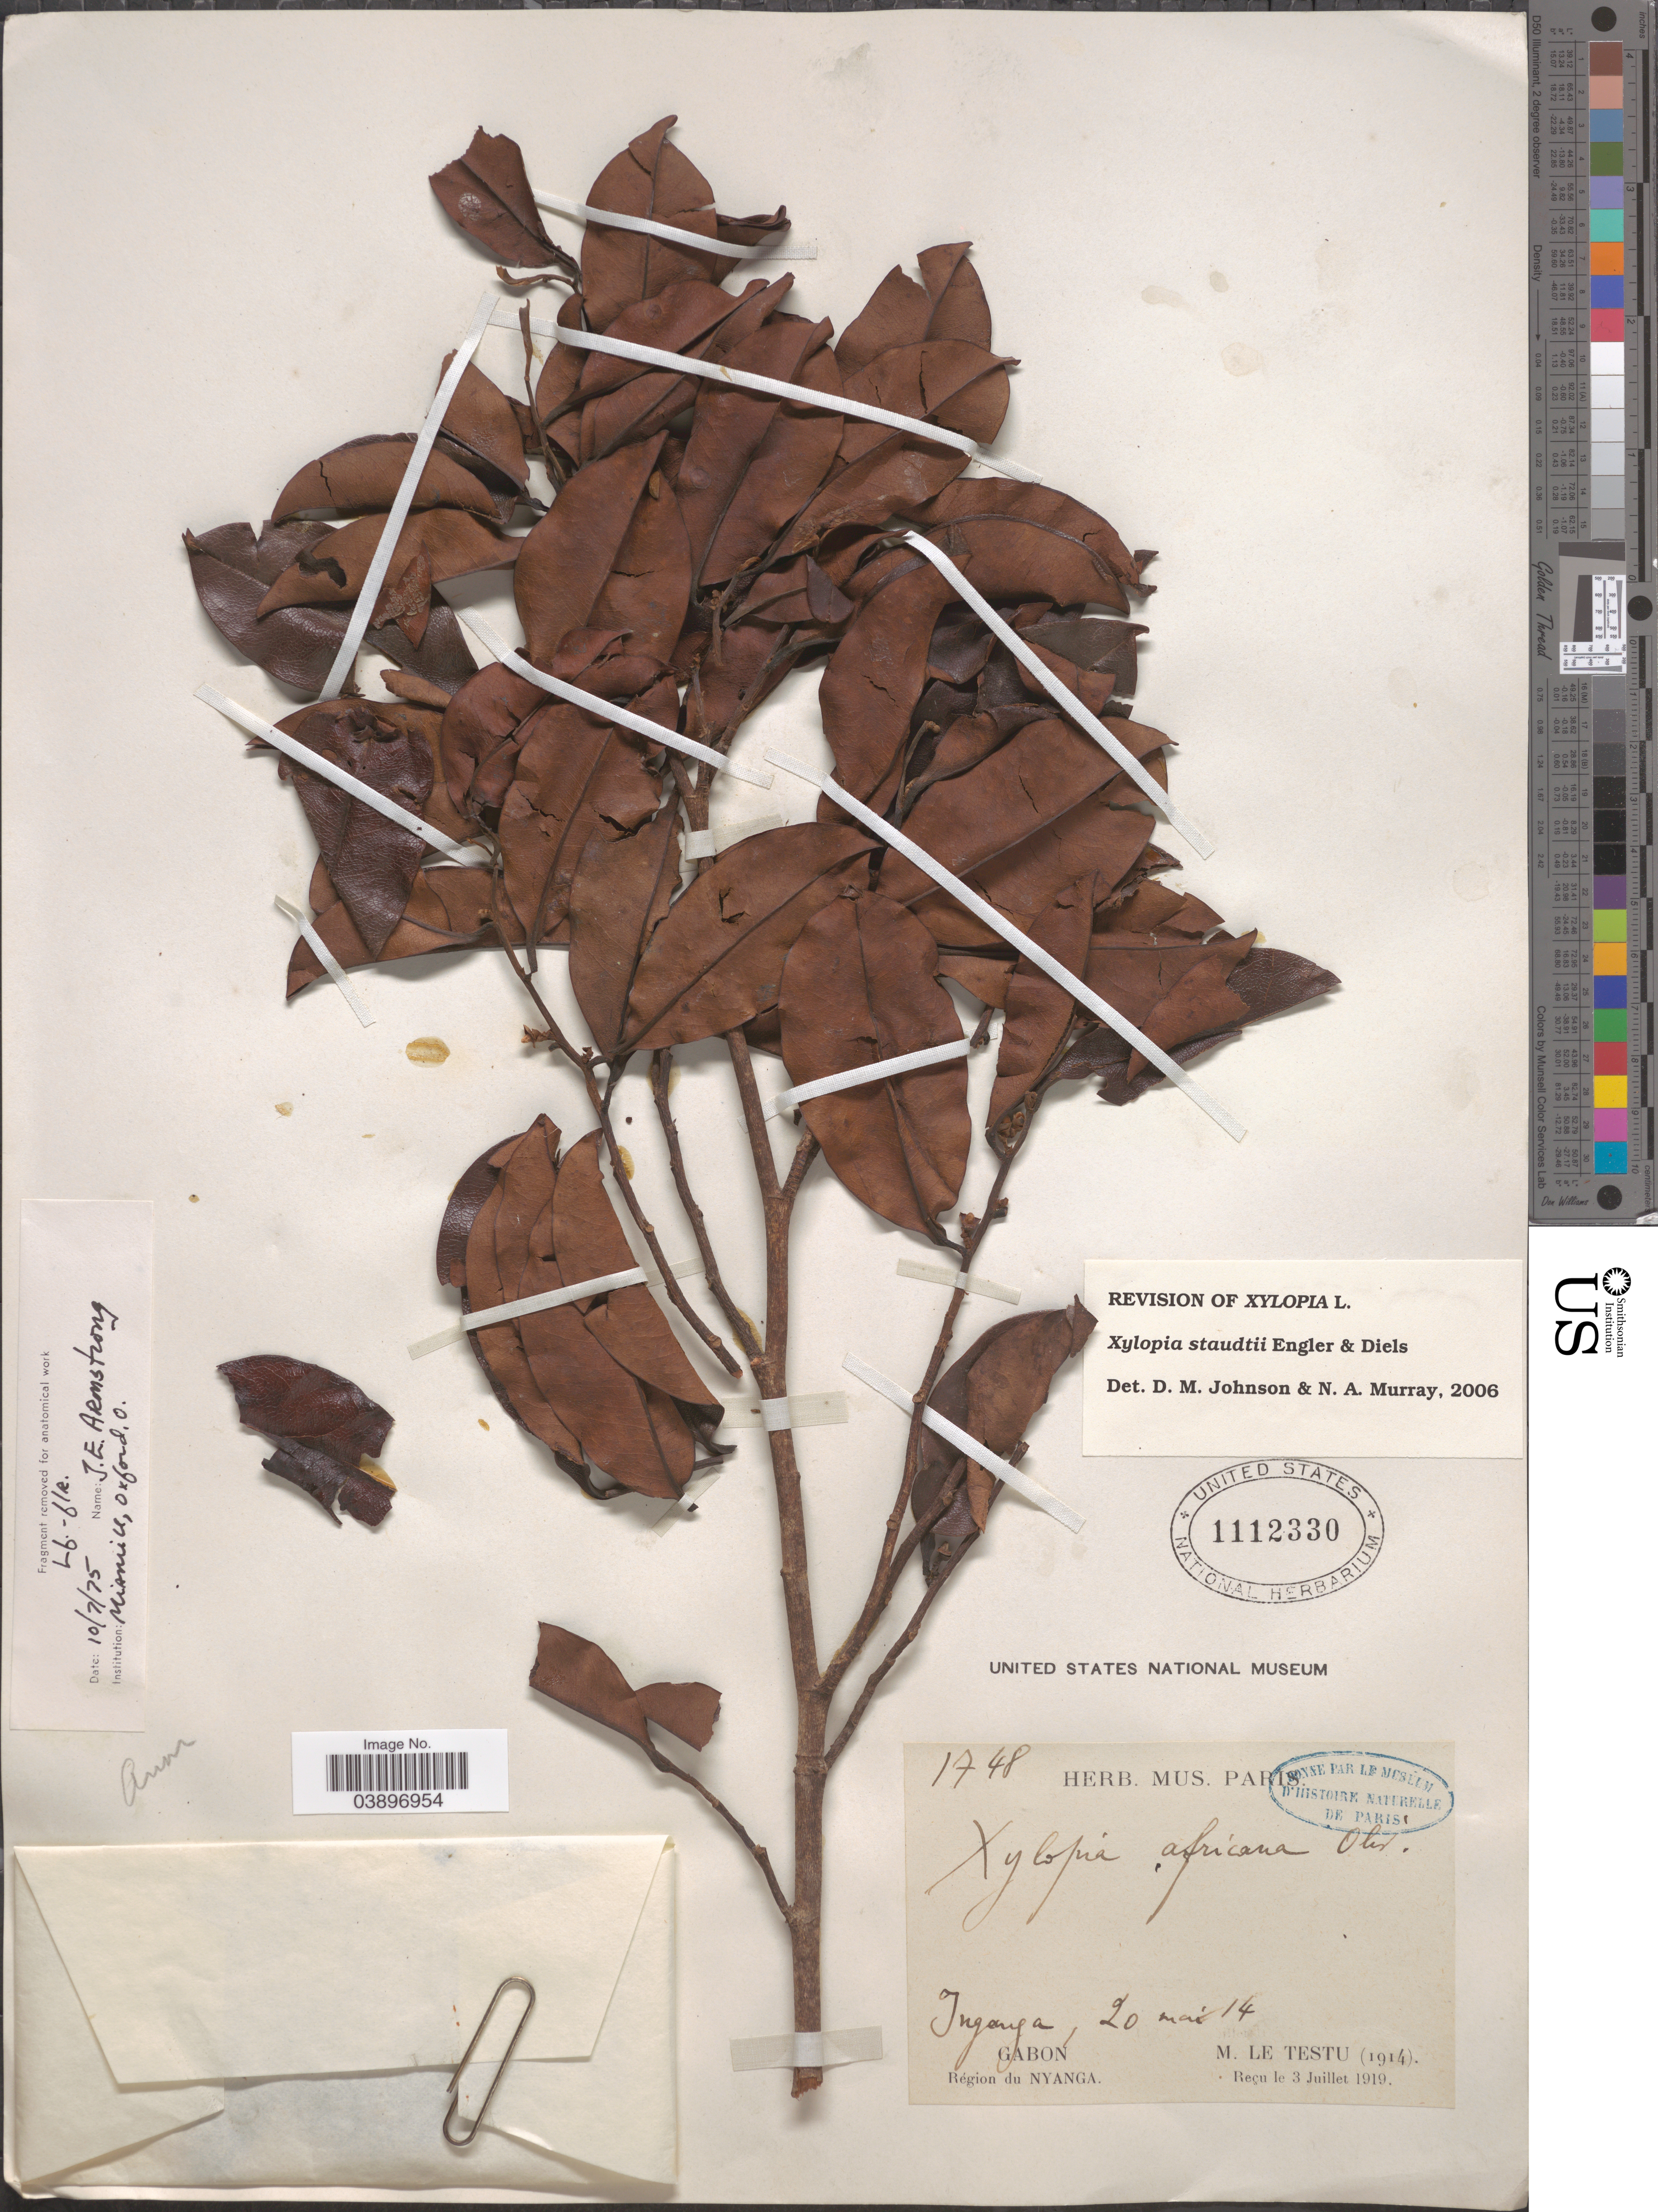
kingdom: Plantae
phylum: Tracheophyta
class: Magnoliopsida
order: Magnoliales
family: Annonaceae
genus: Xylopia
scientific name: Xylopia staudtii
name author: Engl. & Diels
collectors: M. Le Testu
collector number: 1748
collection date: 1914-05-20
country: Gabon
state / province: Nyanga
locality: Inganga [interpreted]. Région du Nyanga.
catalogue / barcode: US 1112330